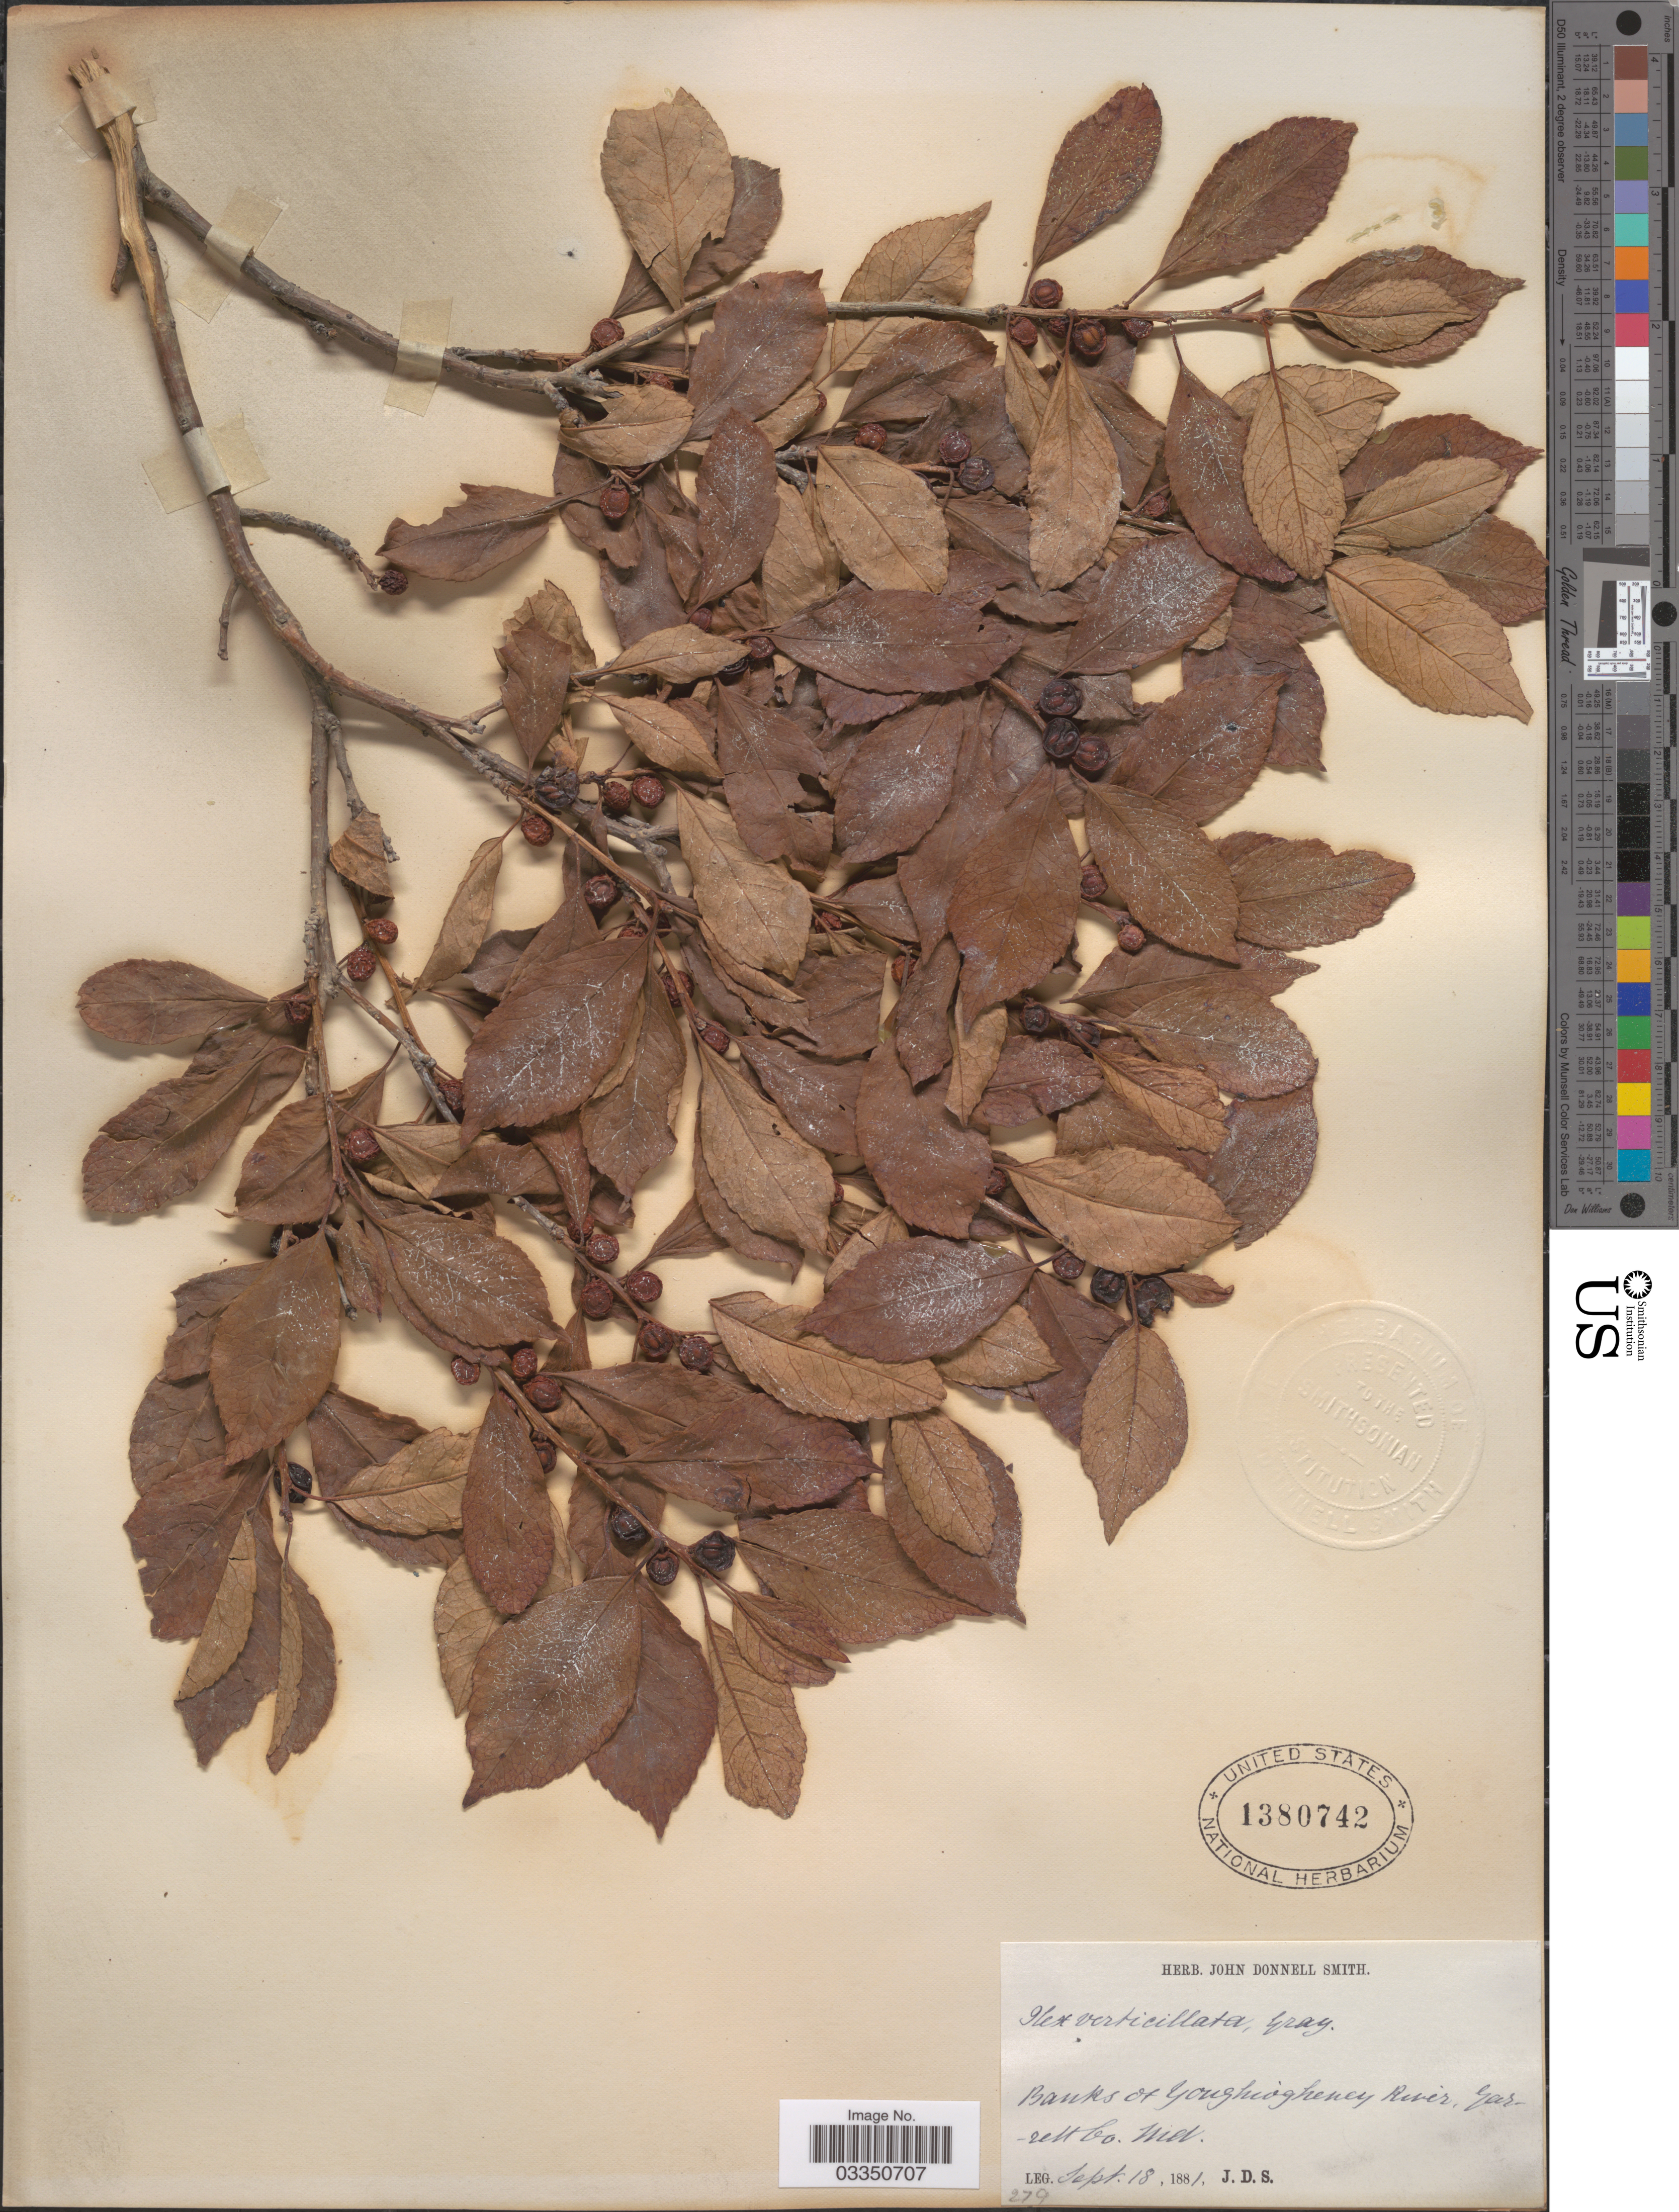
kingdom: Plantae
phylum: Tracheophyta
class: Magnoliopsida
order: Aquifoliales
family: Aquifoliaceae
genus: Ilex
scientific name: Ilex verticillata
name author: (L.) A. Gray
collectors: J. Donnell Smith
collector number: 279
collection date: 1881-09-18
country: United States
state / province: Maryland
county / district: Garrett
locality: Banks of Youghiogheney River, Garrett Co.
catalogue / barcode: US 1380742